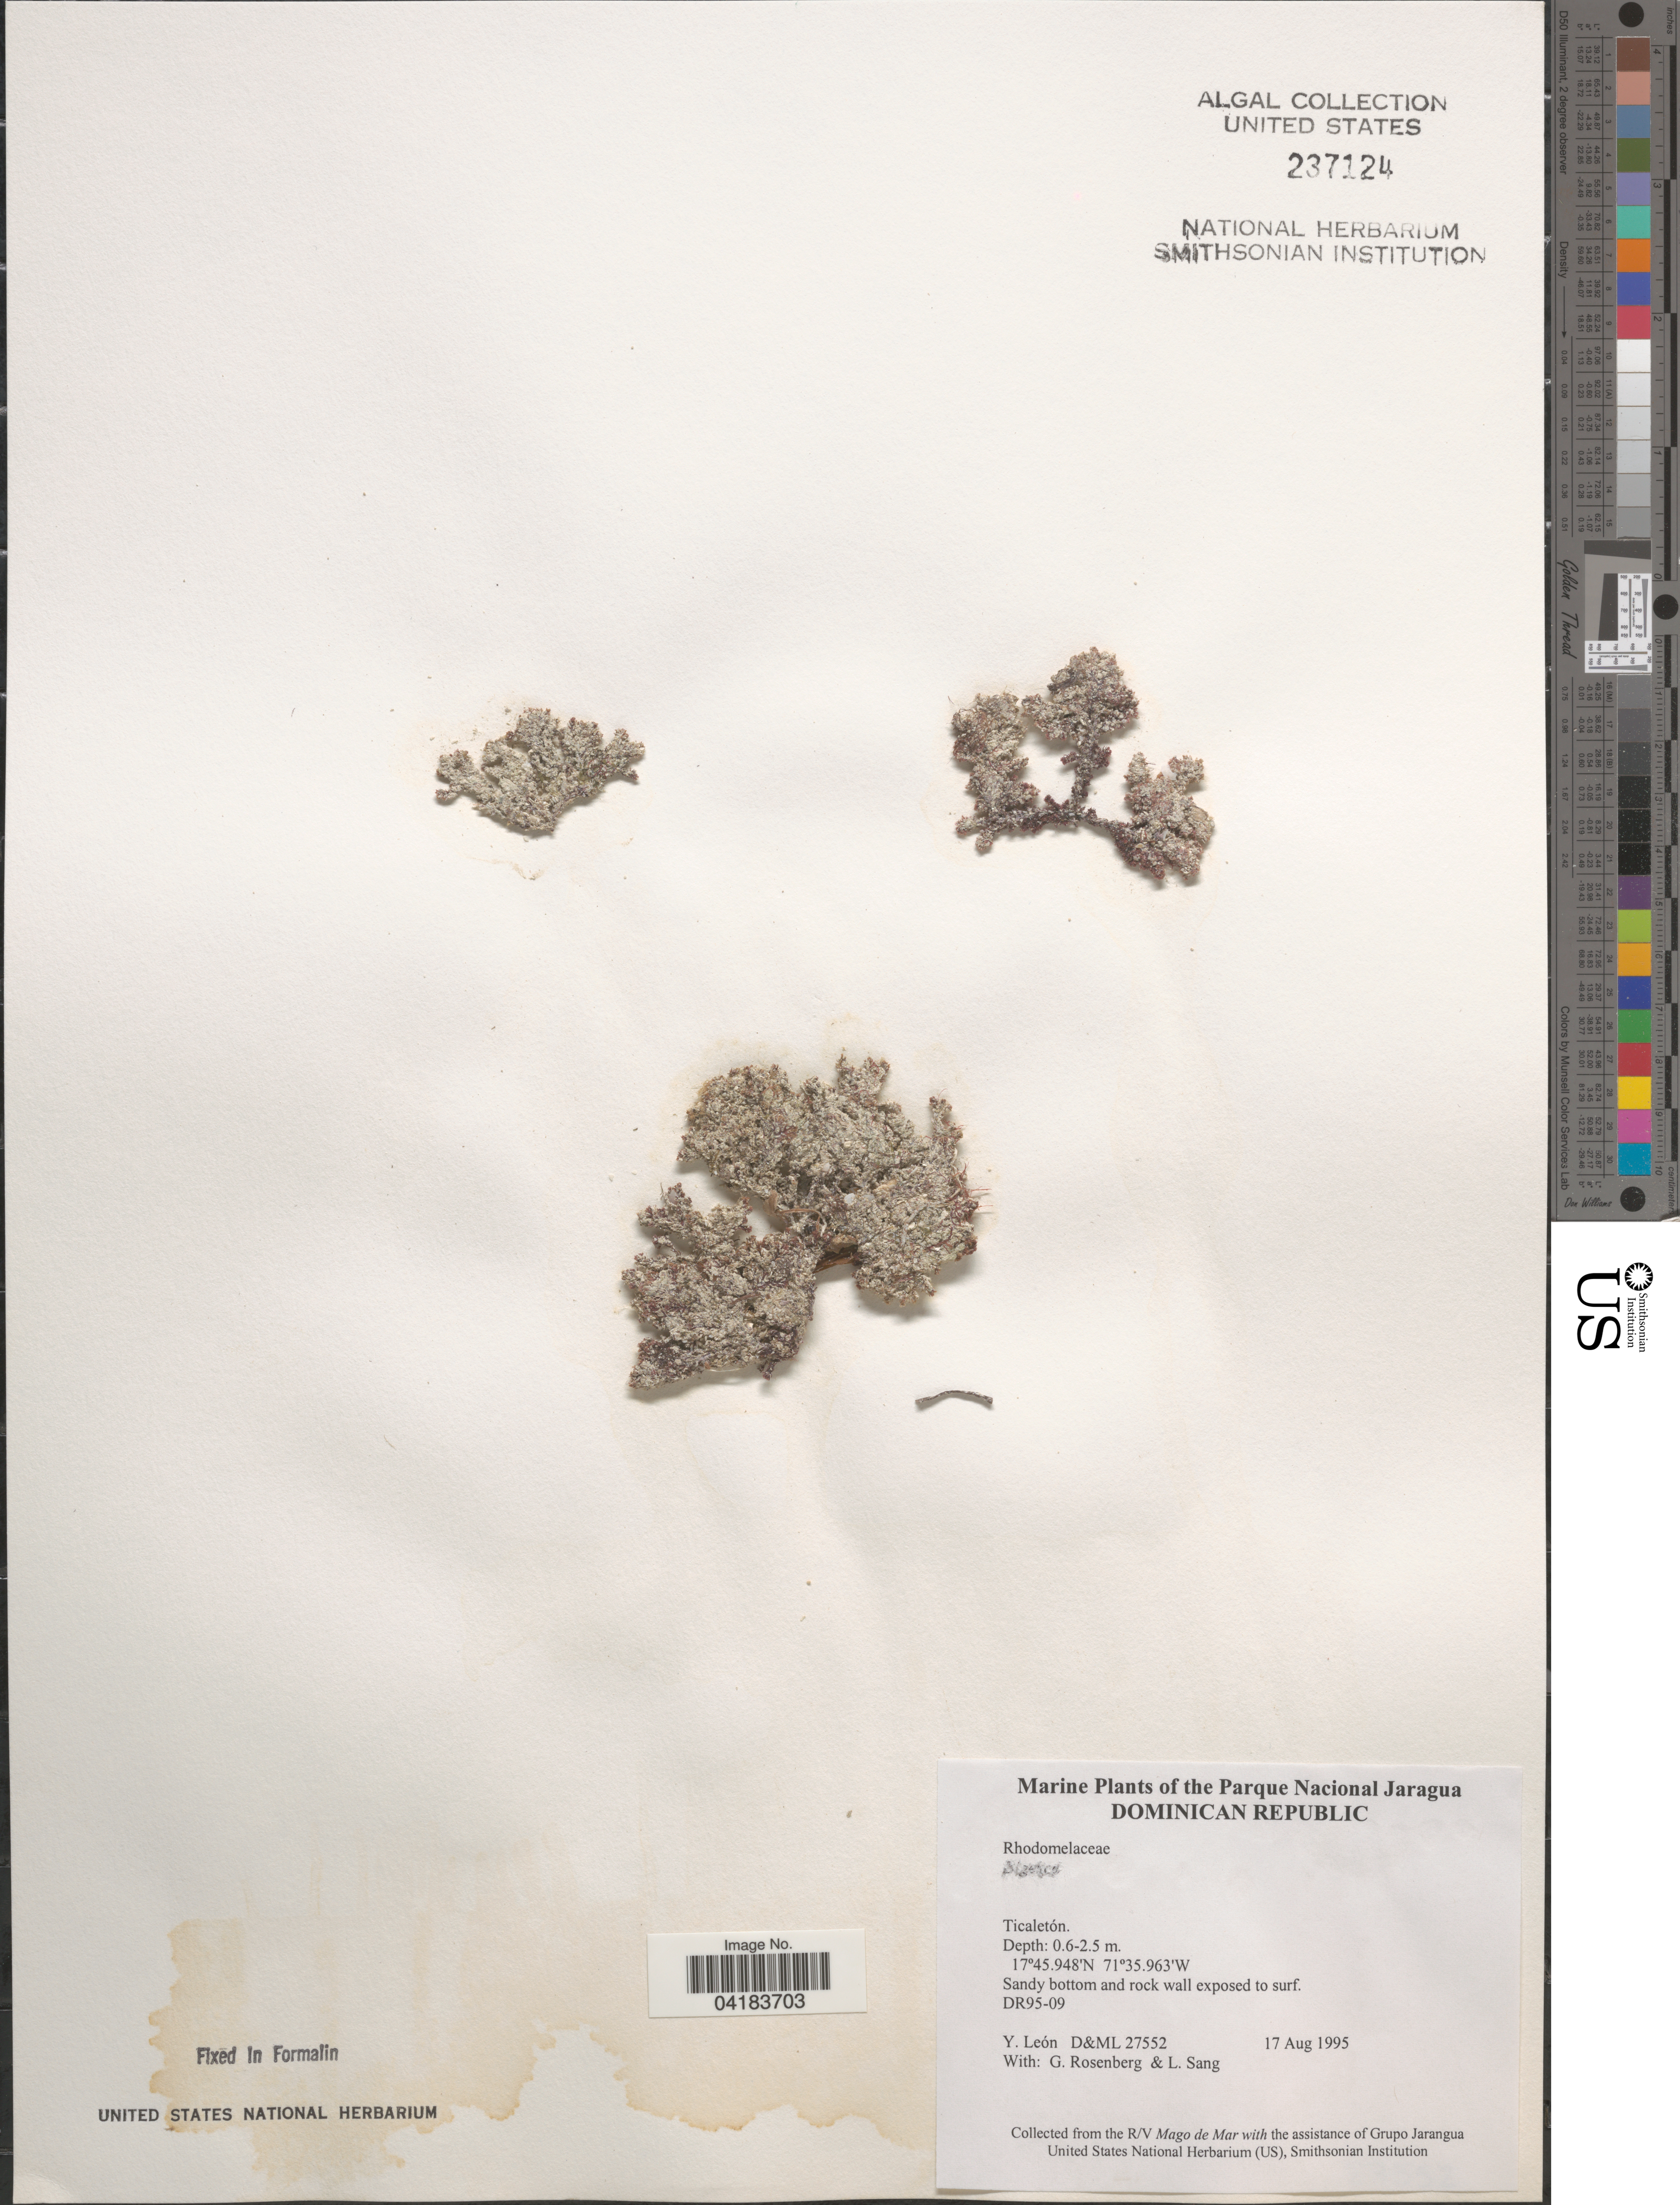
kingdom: Plantae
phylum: Rhodophyta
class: Florideophyceae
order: Ceramiales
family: Rhodomelaceae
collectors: Y. León, G. Rosenberg & L. Sang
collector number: D&Ml27552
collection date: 1995-08-17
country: Dominican Republic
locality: The Parque Nacional Jaragua. Ticaletón.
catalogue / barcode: US 237124